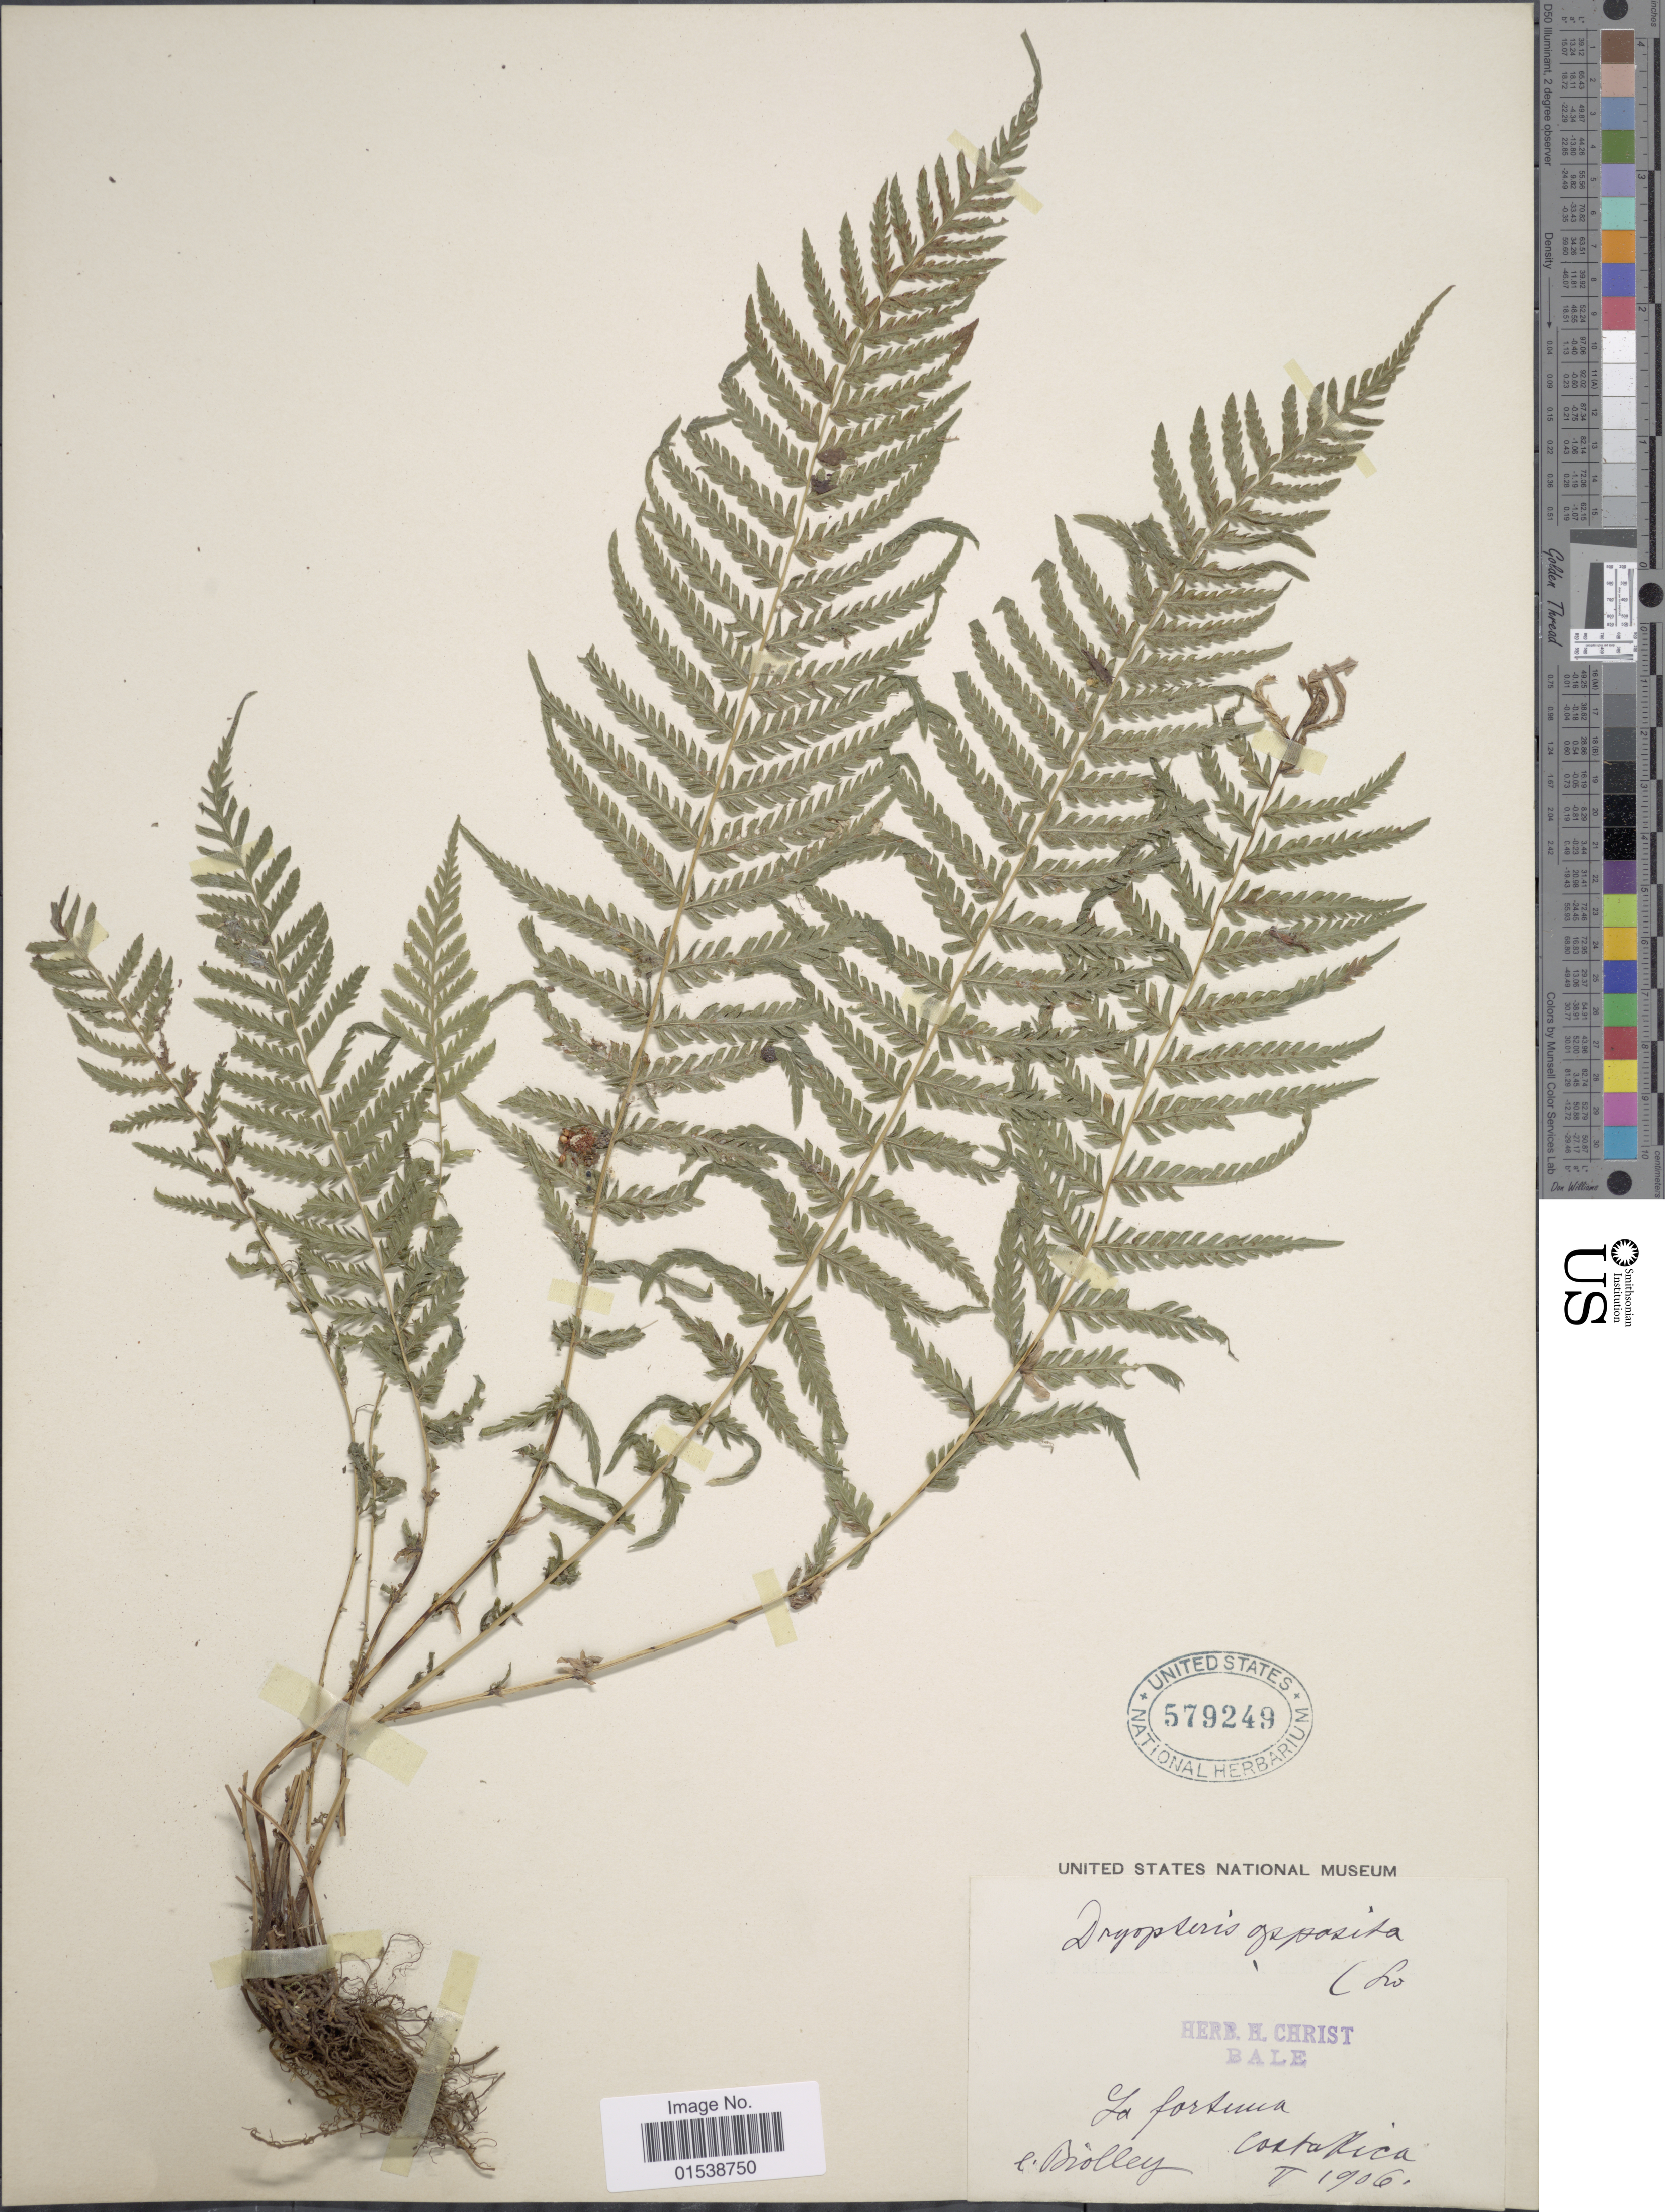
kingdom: Plantae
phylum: Tracheophyta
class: Polypodiopsida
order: Polypodiales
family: Thelypteridaceae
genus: Amauropelta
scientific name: Amauropelta resinifera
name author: (Desv.) Pic. Serm.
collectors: Biolley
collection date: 1906-02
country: Costa Rica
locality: La Fortuna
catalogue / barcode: US 579249